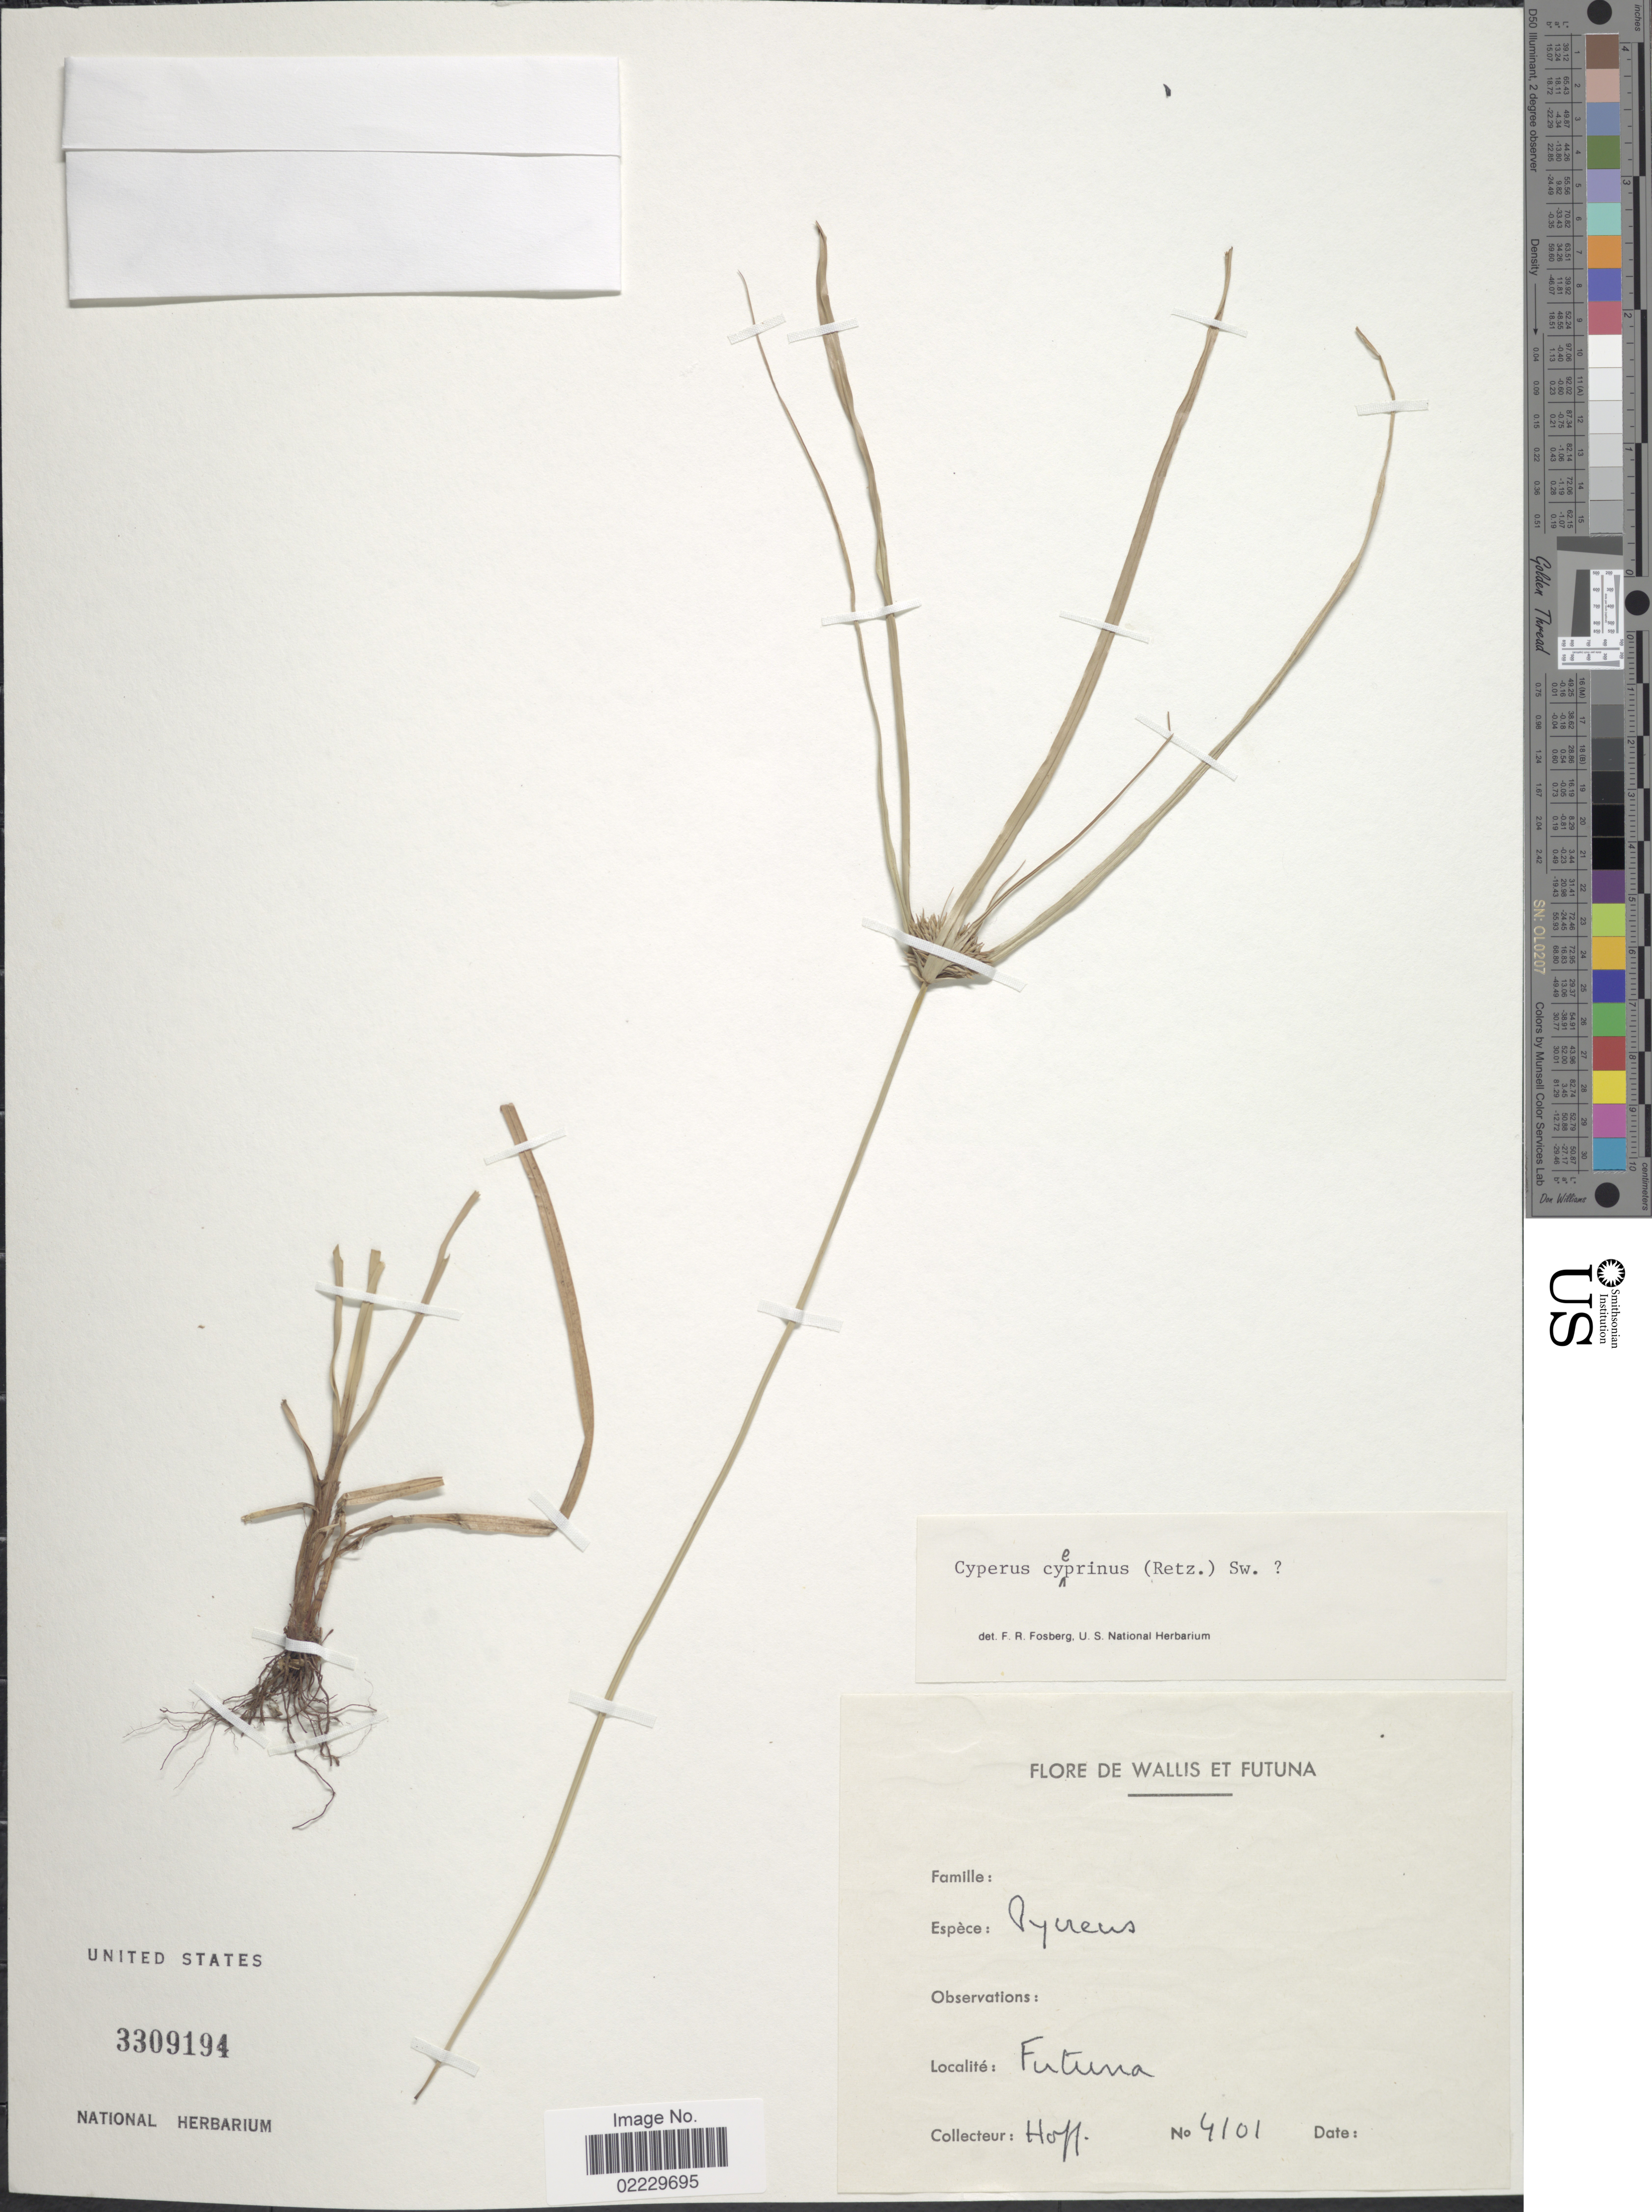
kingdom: Plantae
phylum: Tracheophyta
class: Liliopsida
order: Poales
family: Cyperaceae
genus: Cyperus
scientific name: Cyperus cyperinus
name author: (Retz.) Valck. Sur.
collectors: Hoff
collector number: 4101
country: Wallis and Futuna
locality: Futuna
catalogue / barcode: US 3309194